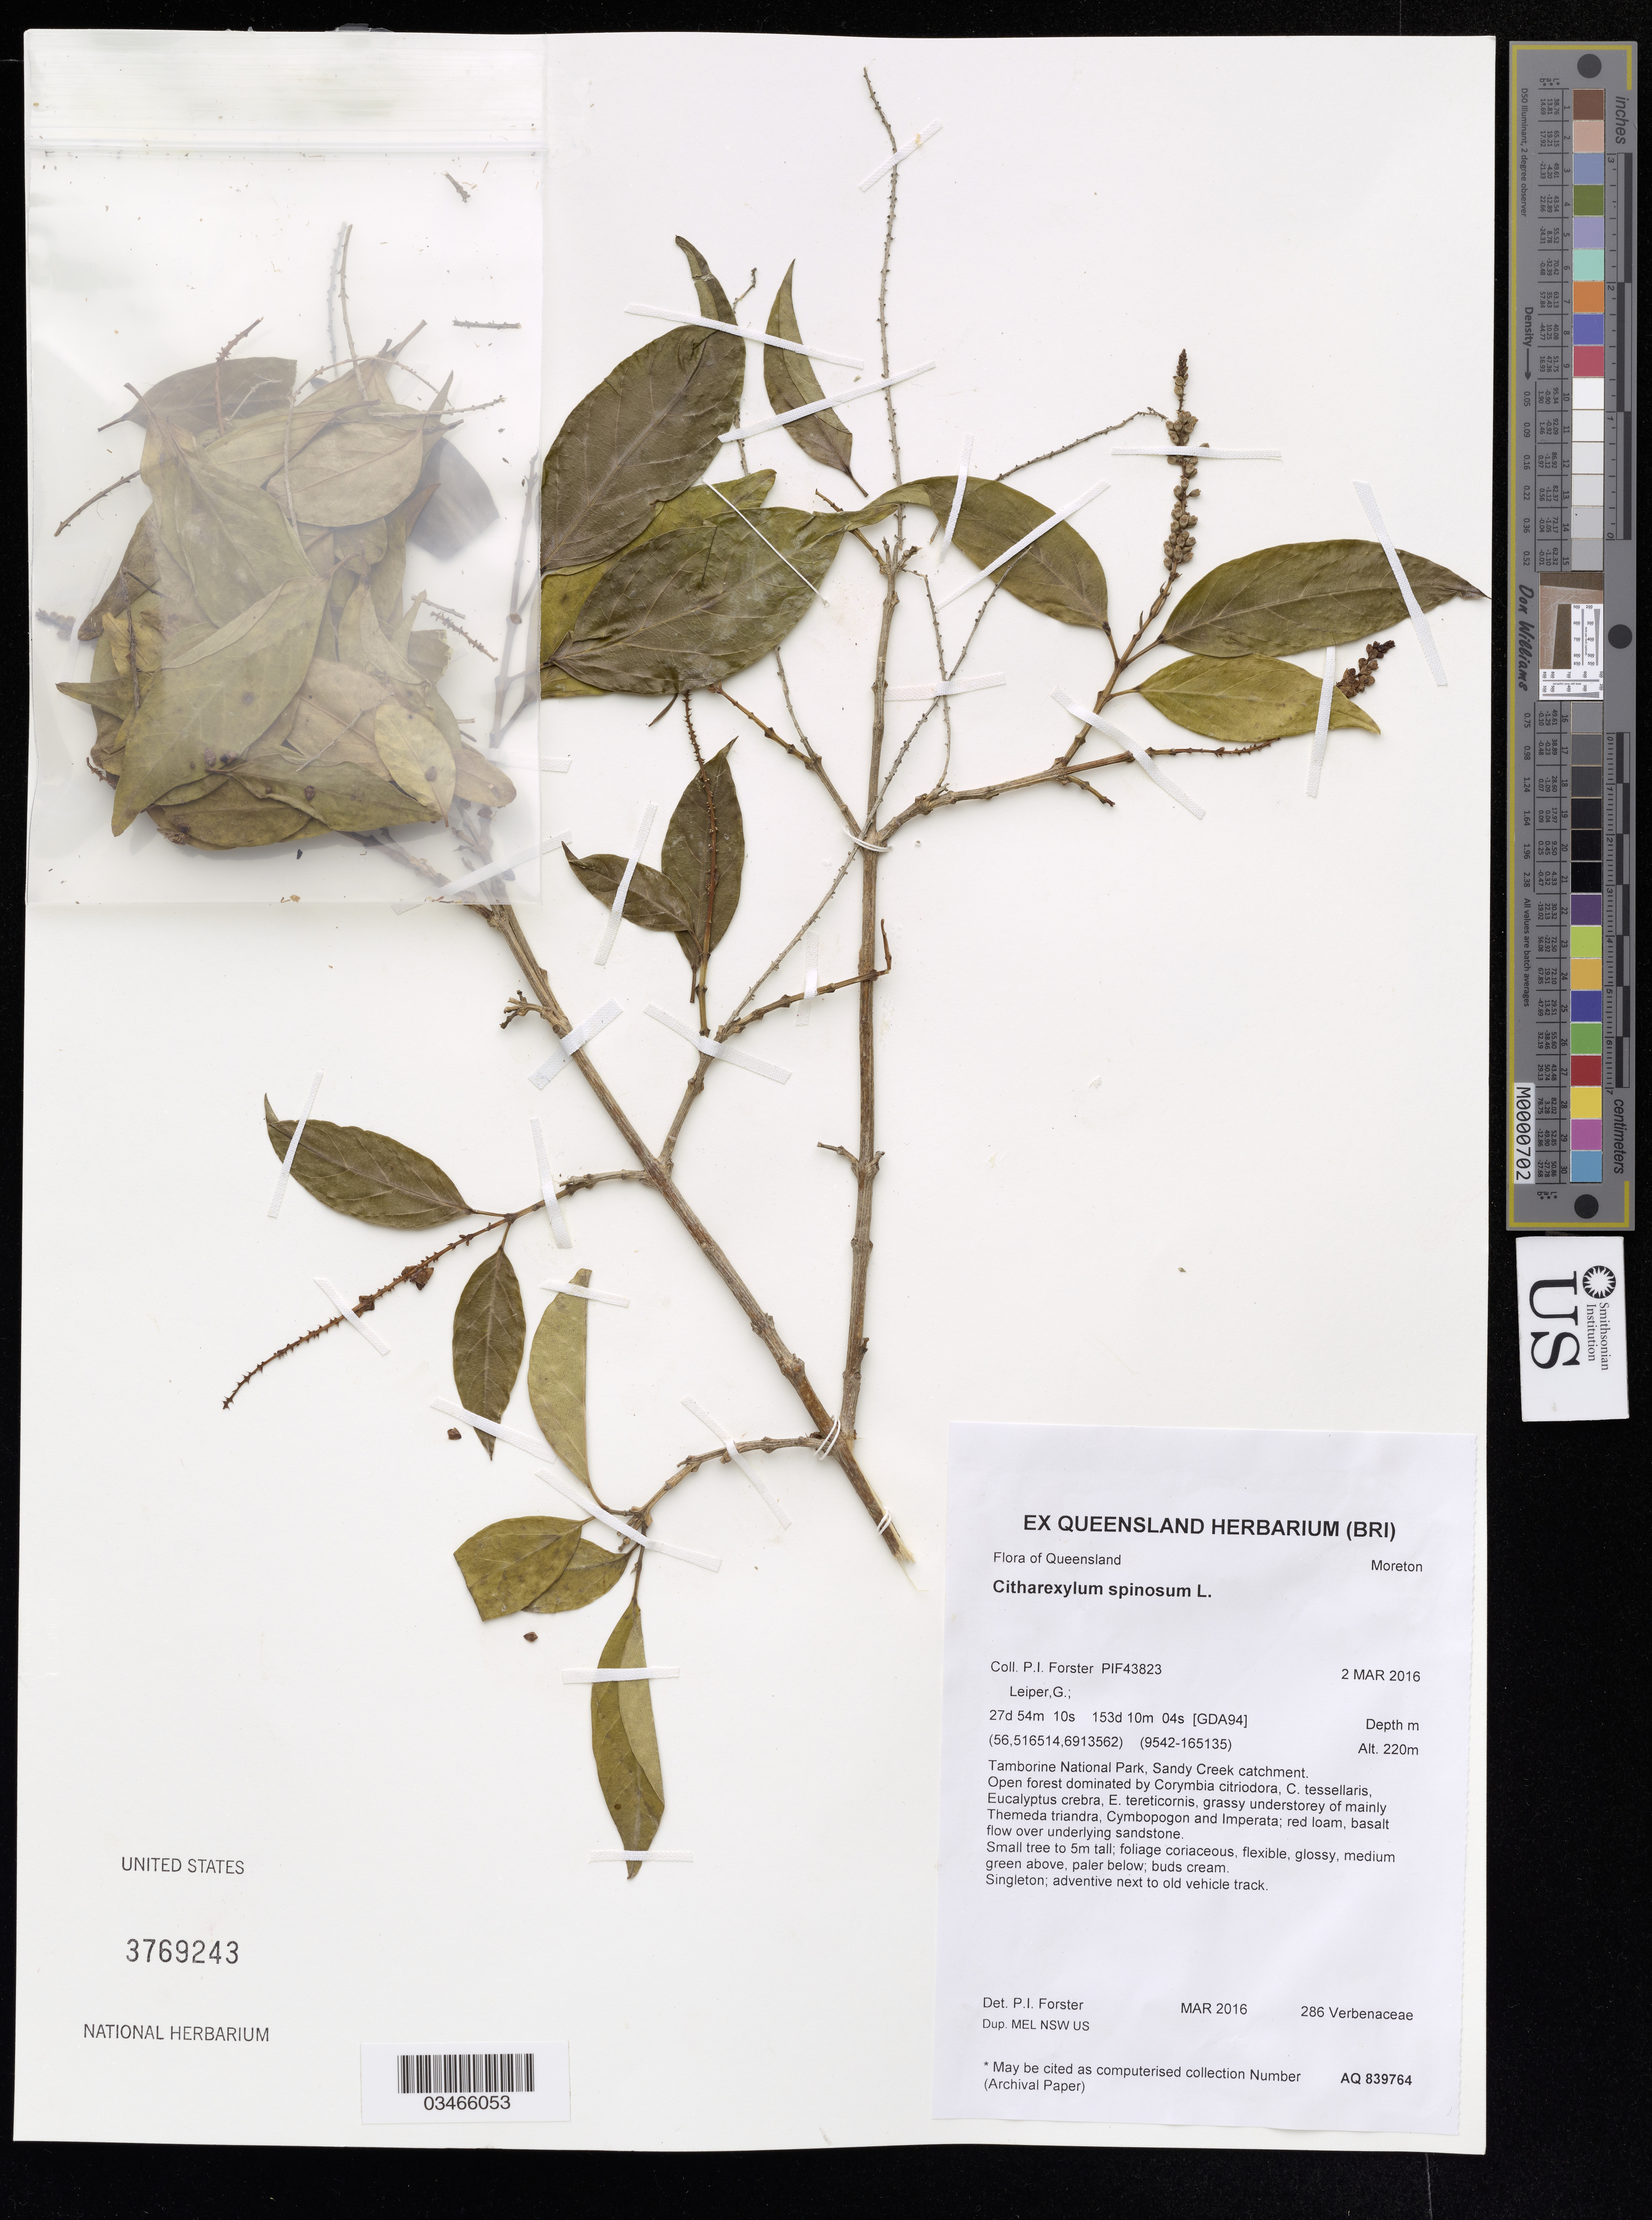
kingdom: Plantae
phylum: Tracheophyta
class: Magnoliopsida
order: Lamiales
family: Verbenaceae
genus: Citharexylum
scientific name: Citharexylum spinosum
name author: L.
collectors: P. Forster & G. Leiper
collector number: PIF43823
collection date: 2016-03-02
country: Australia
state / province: Queensland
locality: Moreton. Tamborine National Park, Sandy Creek catchment.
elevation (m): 220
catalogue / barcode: US 3769243